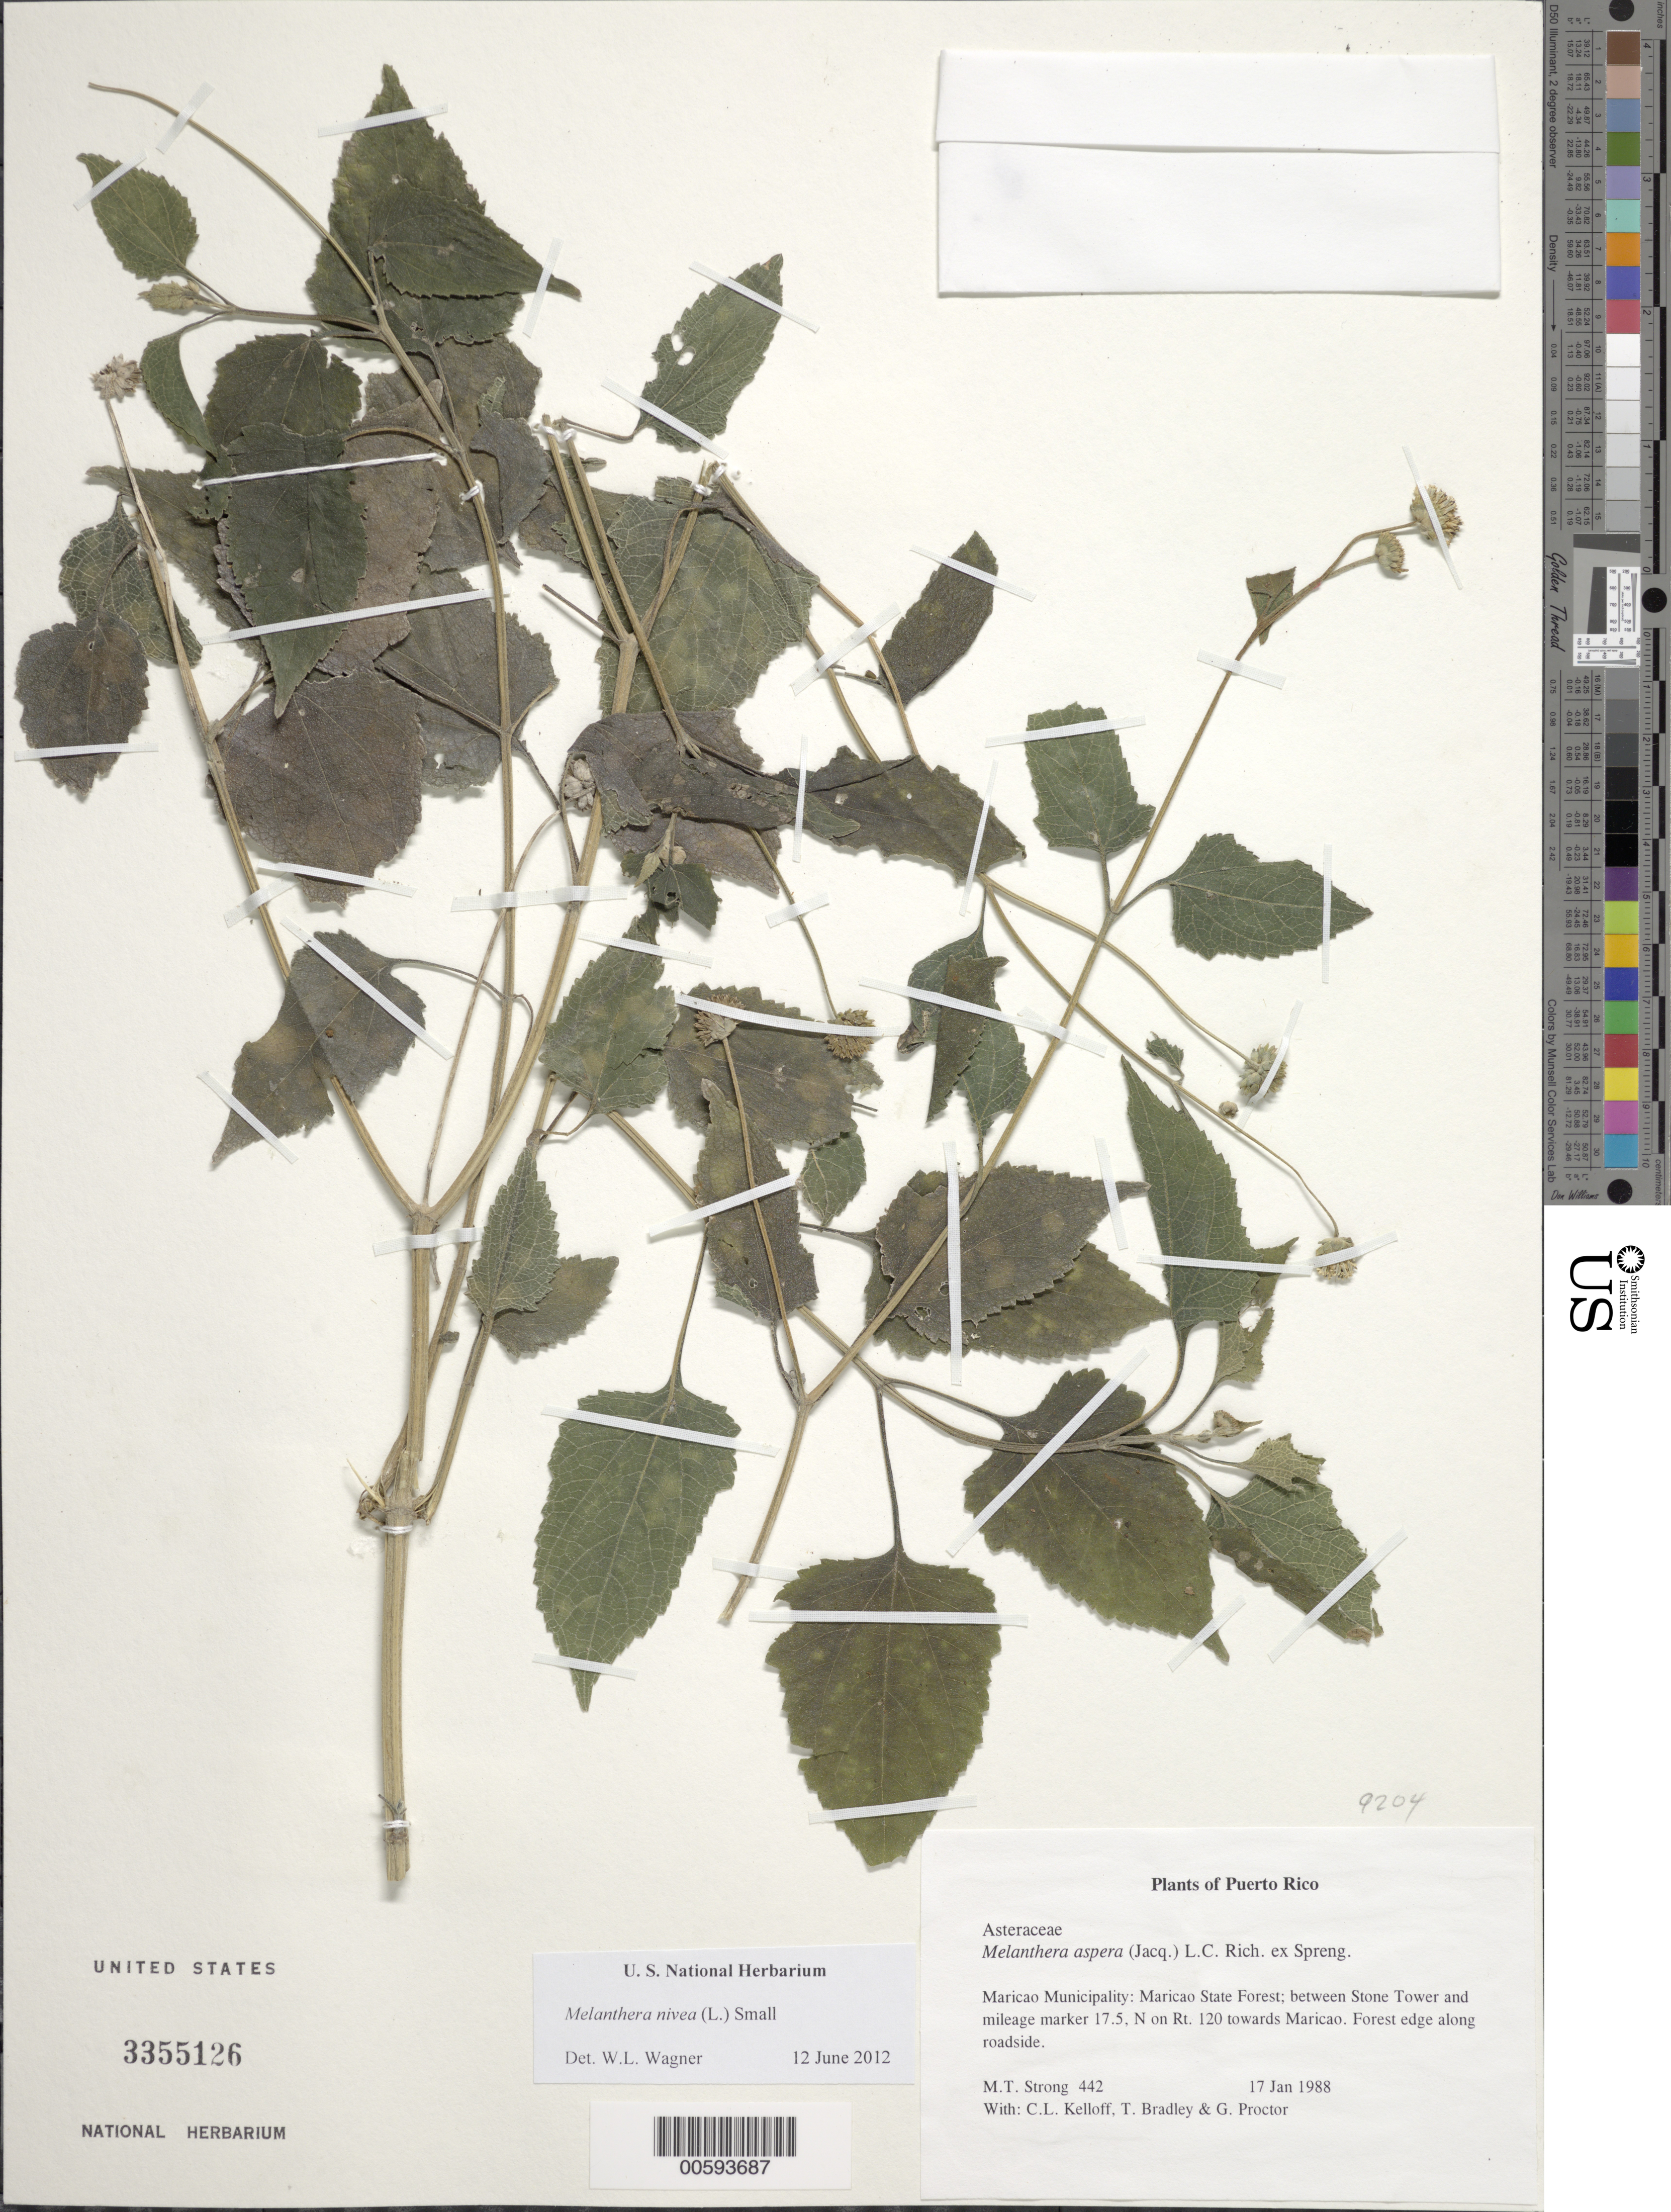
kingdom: Plantae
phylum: Tracheophyta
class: Magnoliopsida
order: Asterales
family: Asteraceae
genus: Melanthera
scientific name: Melanthera nivea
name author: (L.) Small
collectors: M. T. Strong, C. L. Kelloff, T. Bradley & G. Proctor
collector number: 442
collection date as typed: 17 Jan 1988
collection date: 1988-01-17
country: Puerto Rico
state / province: Maricao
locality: Maricao Municipality: Maricao State Forest; between Stone Tower and mileage marker 17.5, N on Rt. 120 towards Maricao.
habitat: Forest edge along roadside.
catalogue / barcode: US 3355126